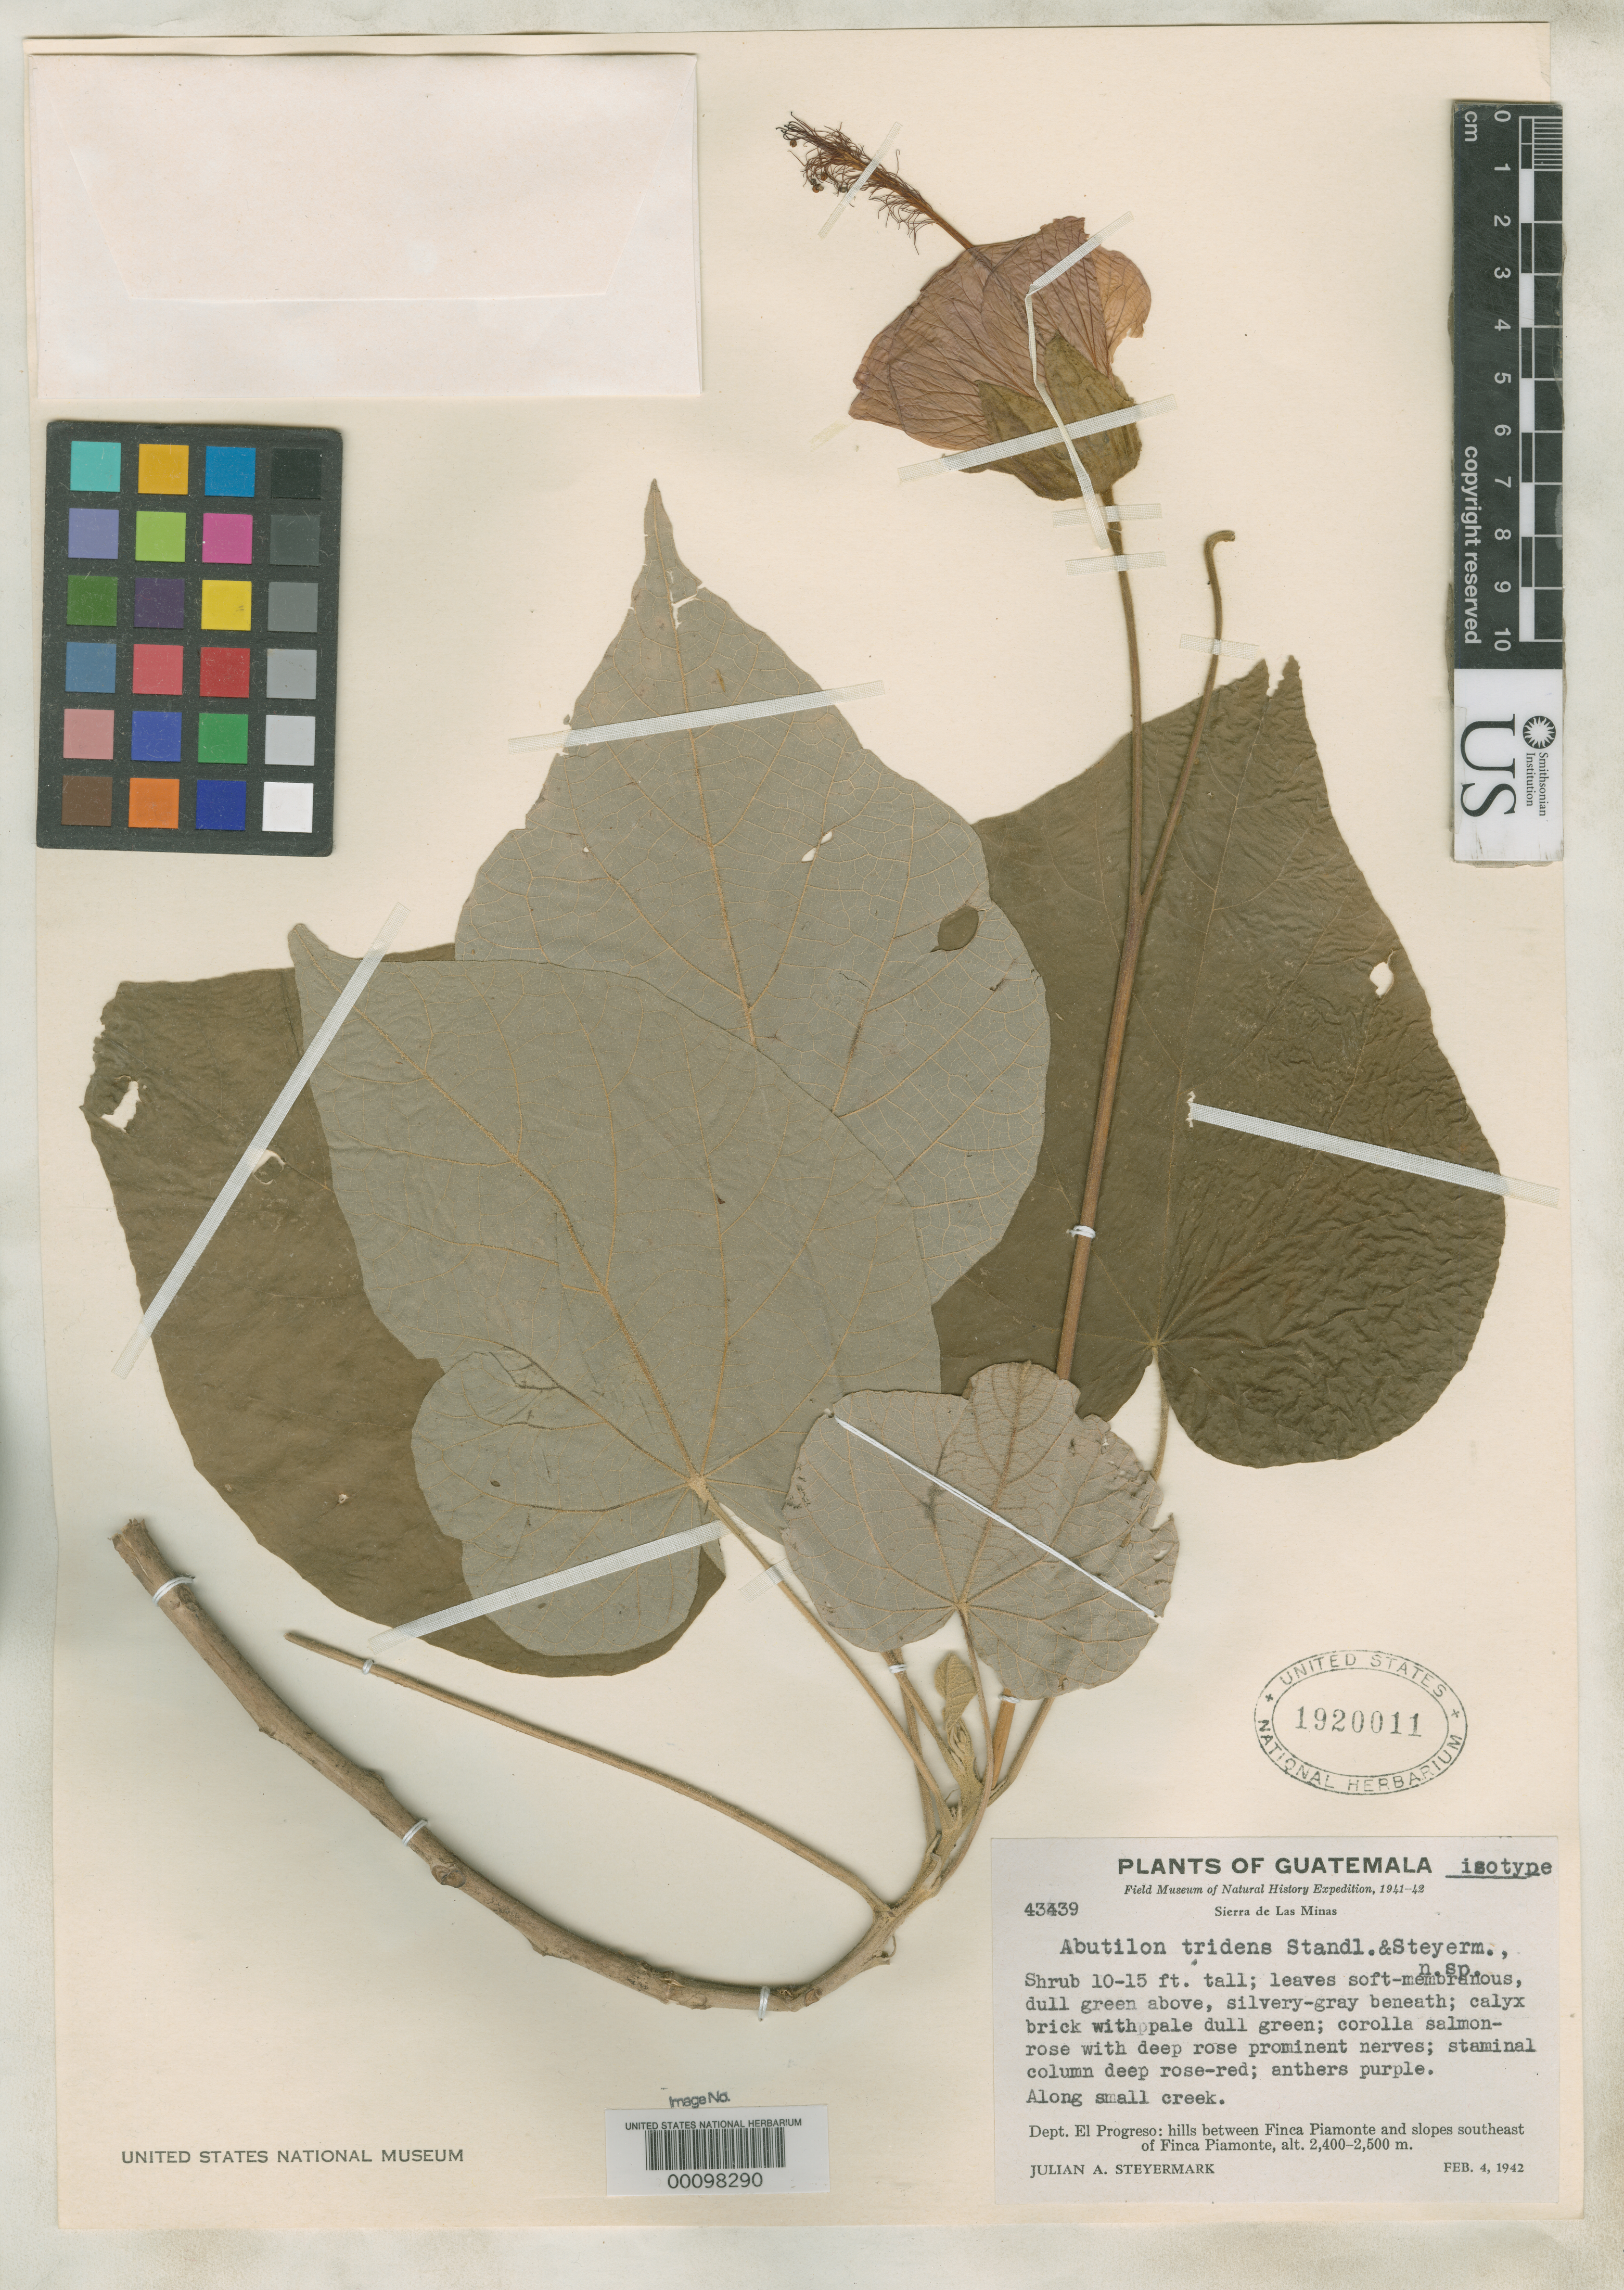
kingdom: Plantae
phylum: Tracheophyta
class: Magnoliopsida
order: Malvales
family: Malvaceae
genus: Abutilon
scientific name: Abutilon tridens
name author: Standl. & Steyerm.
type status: Isotype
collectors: J. Steyermark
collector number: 43439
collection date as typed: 04 Feb 1942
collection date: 1942-02-04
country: Guatemala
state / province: El Progreso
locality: Finca Piamonte & slopes SE, Sierra de las Minas.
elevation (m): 2400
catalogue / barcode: US 1920011